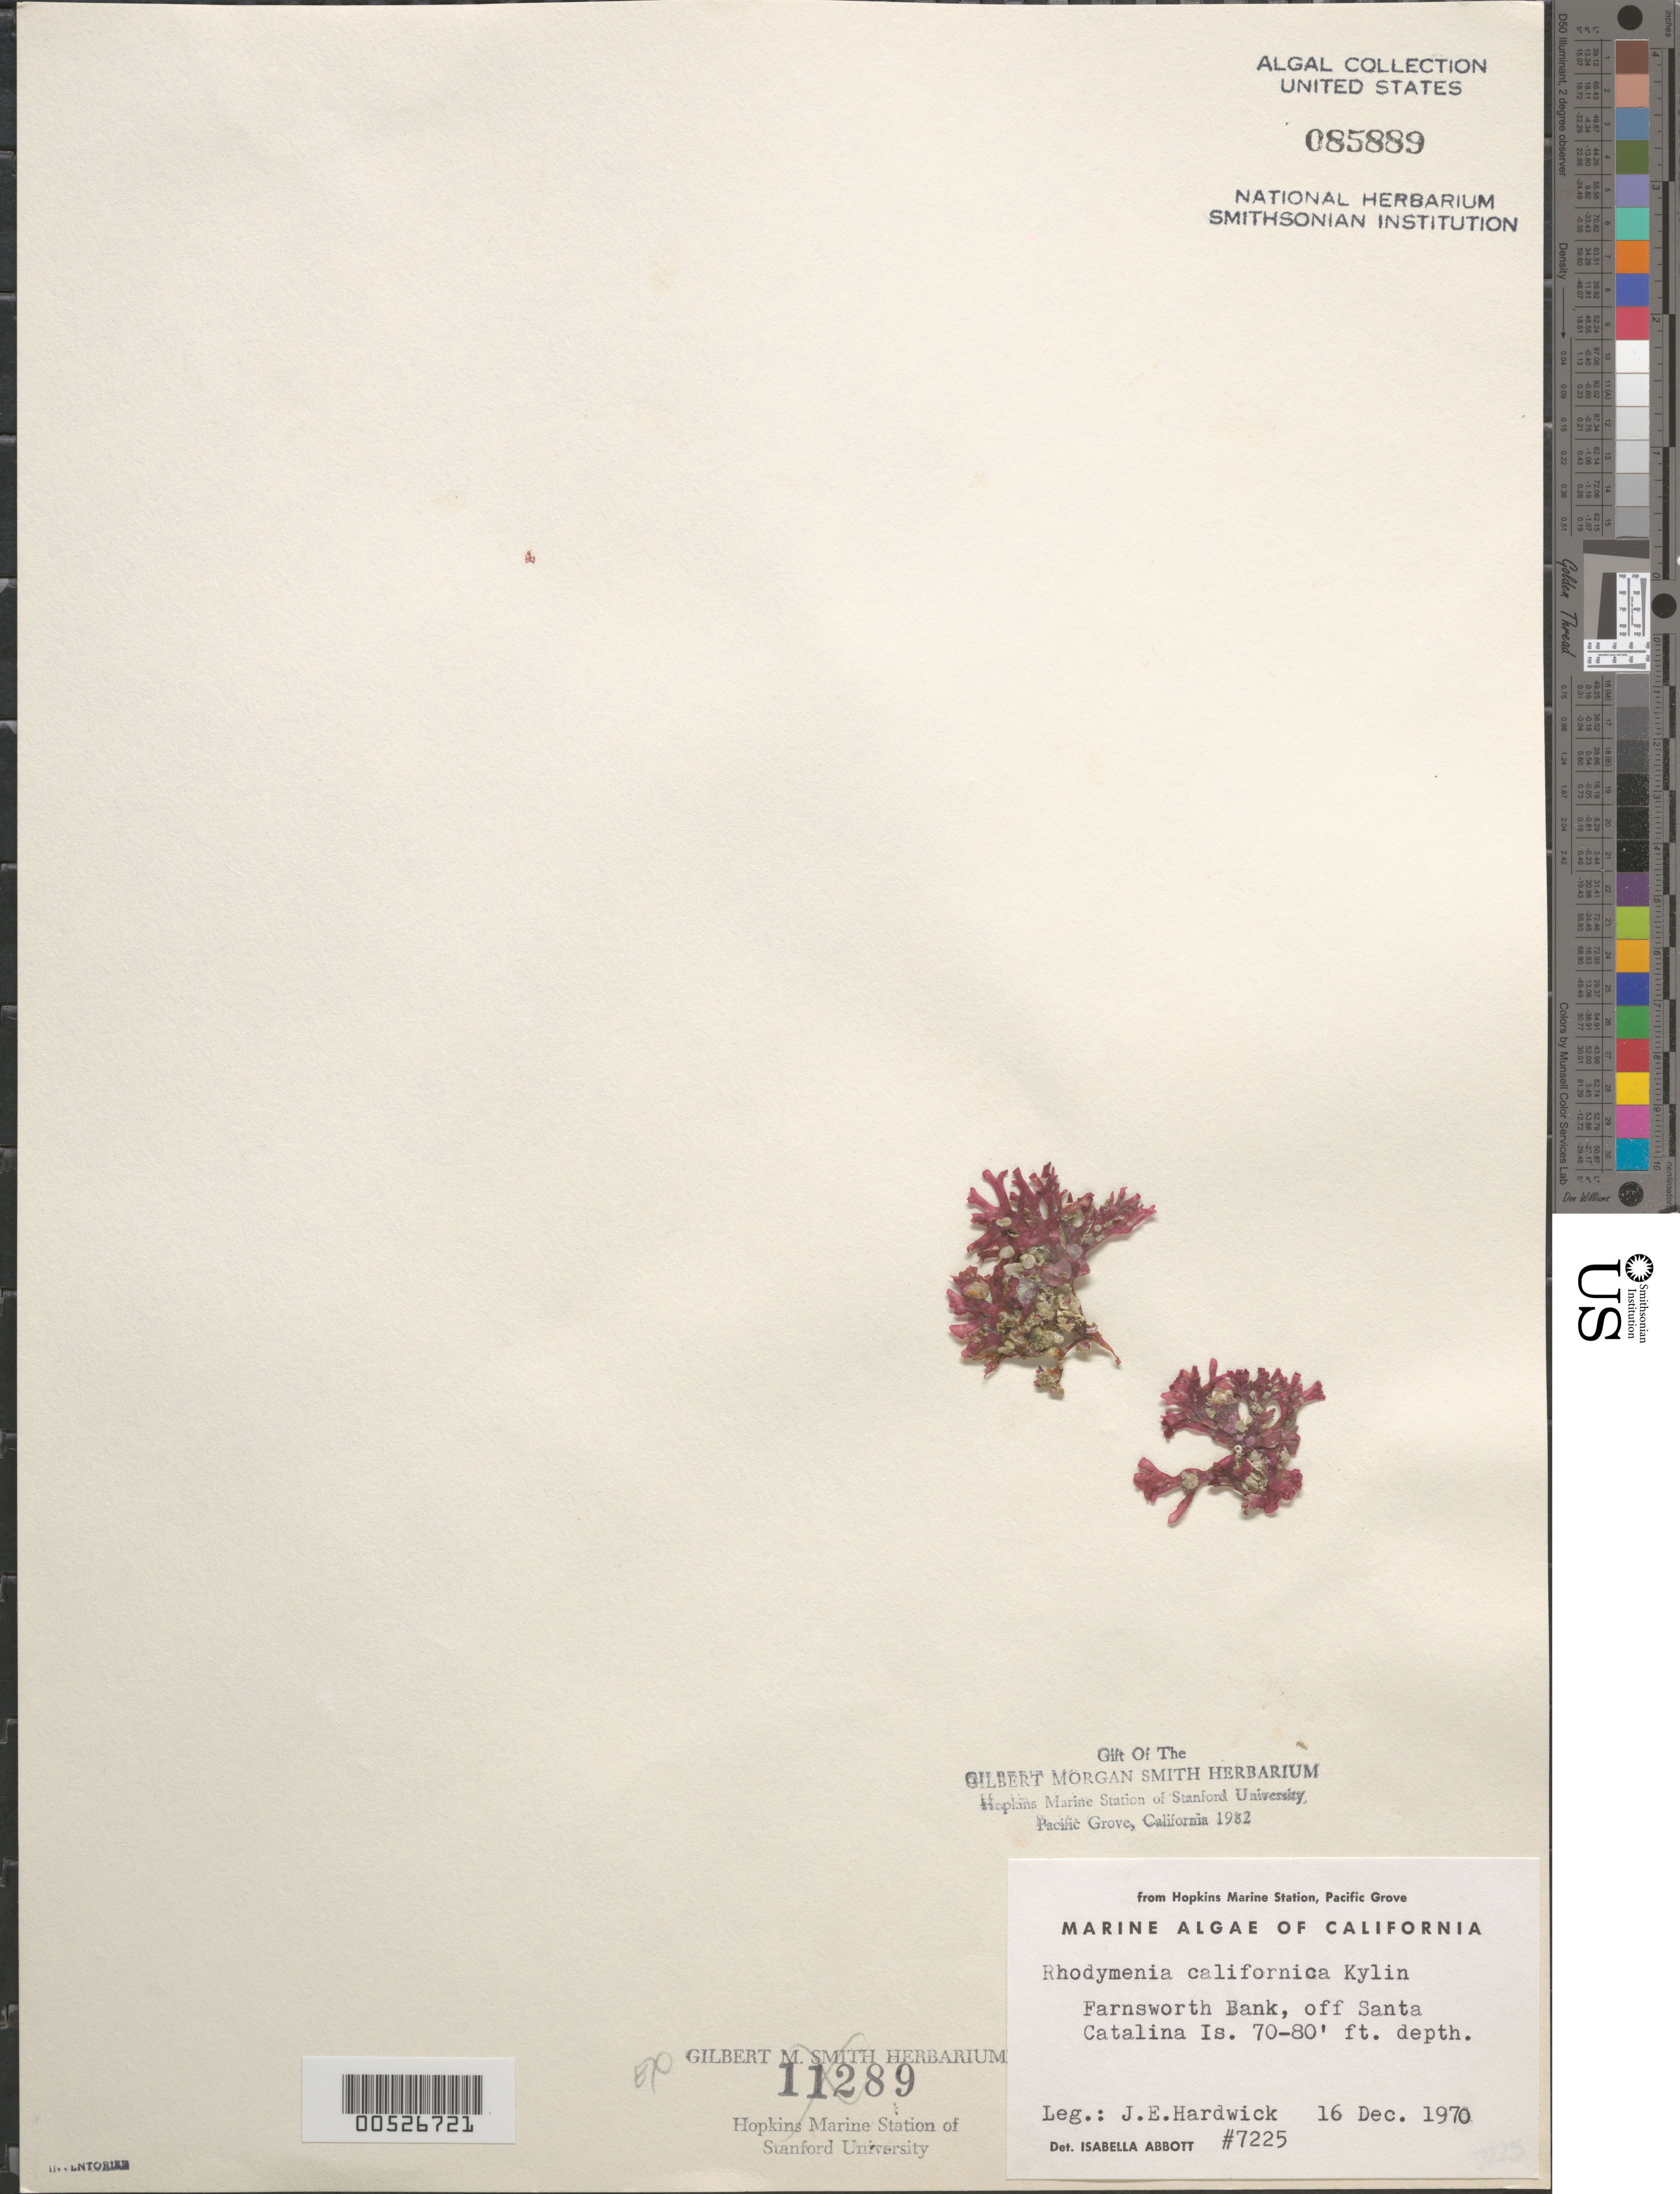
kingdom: Plantae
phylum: Rhodophyta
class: Florideophyceae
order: Rhodymeniales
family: Rhodymeniaceae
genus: Rhodymenia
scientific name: Rhodymenia californica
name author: Kylin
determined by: Abbott, Isabella A.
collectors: J. Hardwick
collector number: IAA 7225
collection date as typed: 16 Dec 1970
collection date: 1970-12-16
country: United States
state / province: California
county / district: Los Angeles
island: Santa Catalina Island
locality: Farnsworth Bank, off the island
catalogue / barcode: US 85889